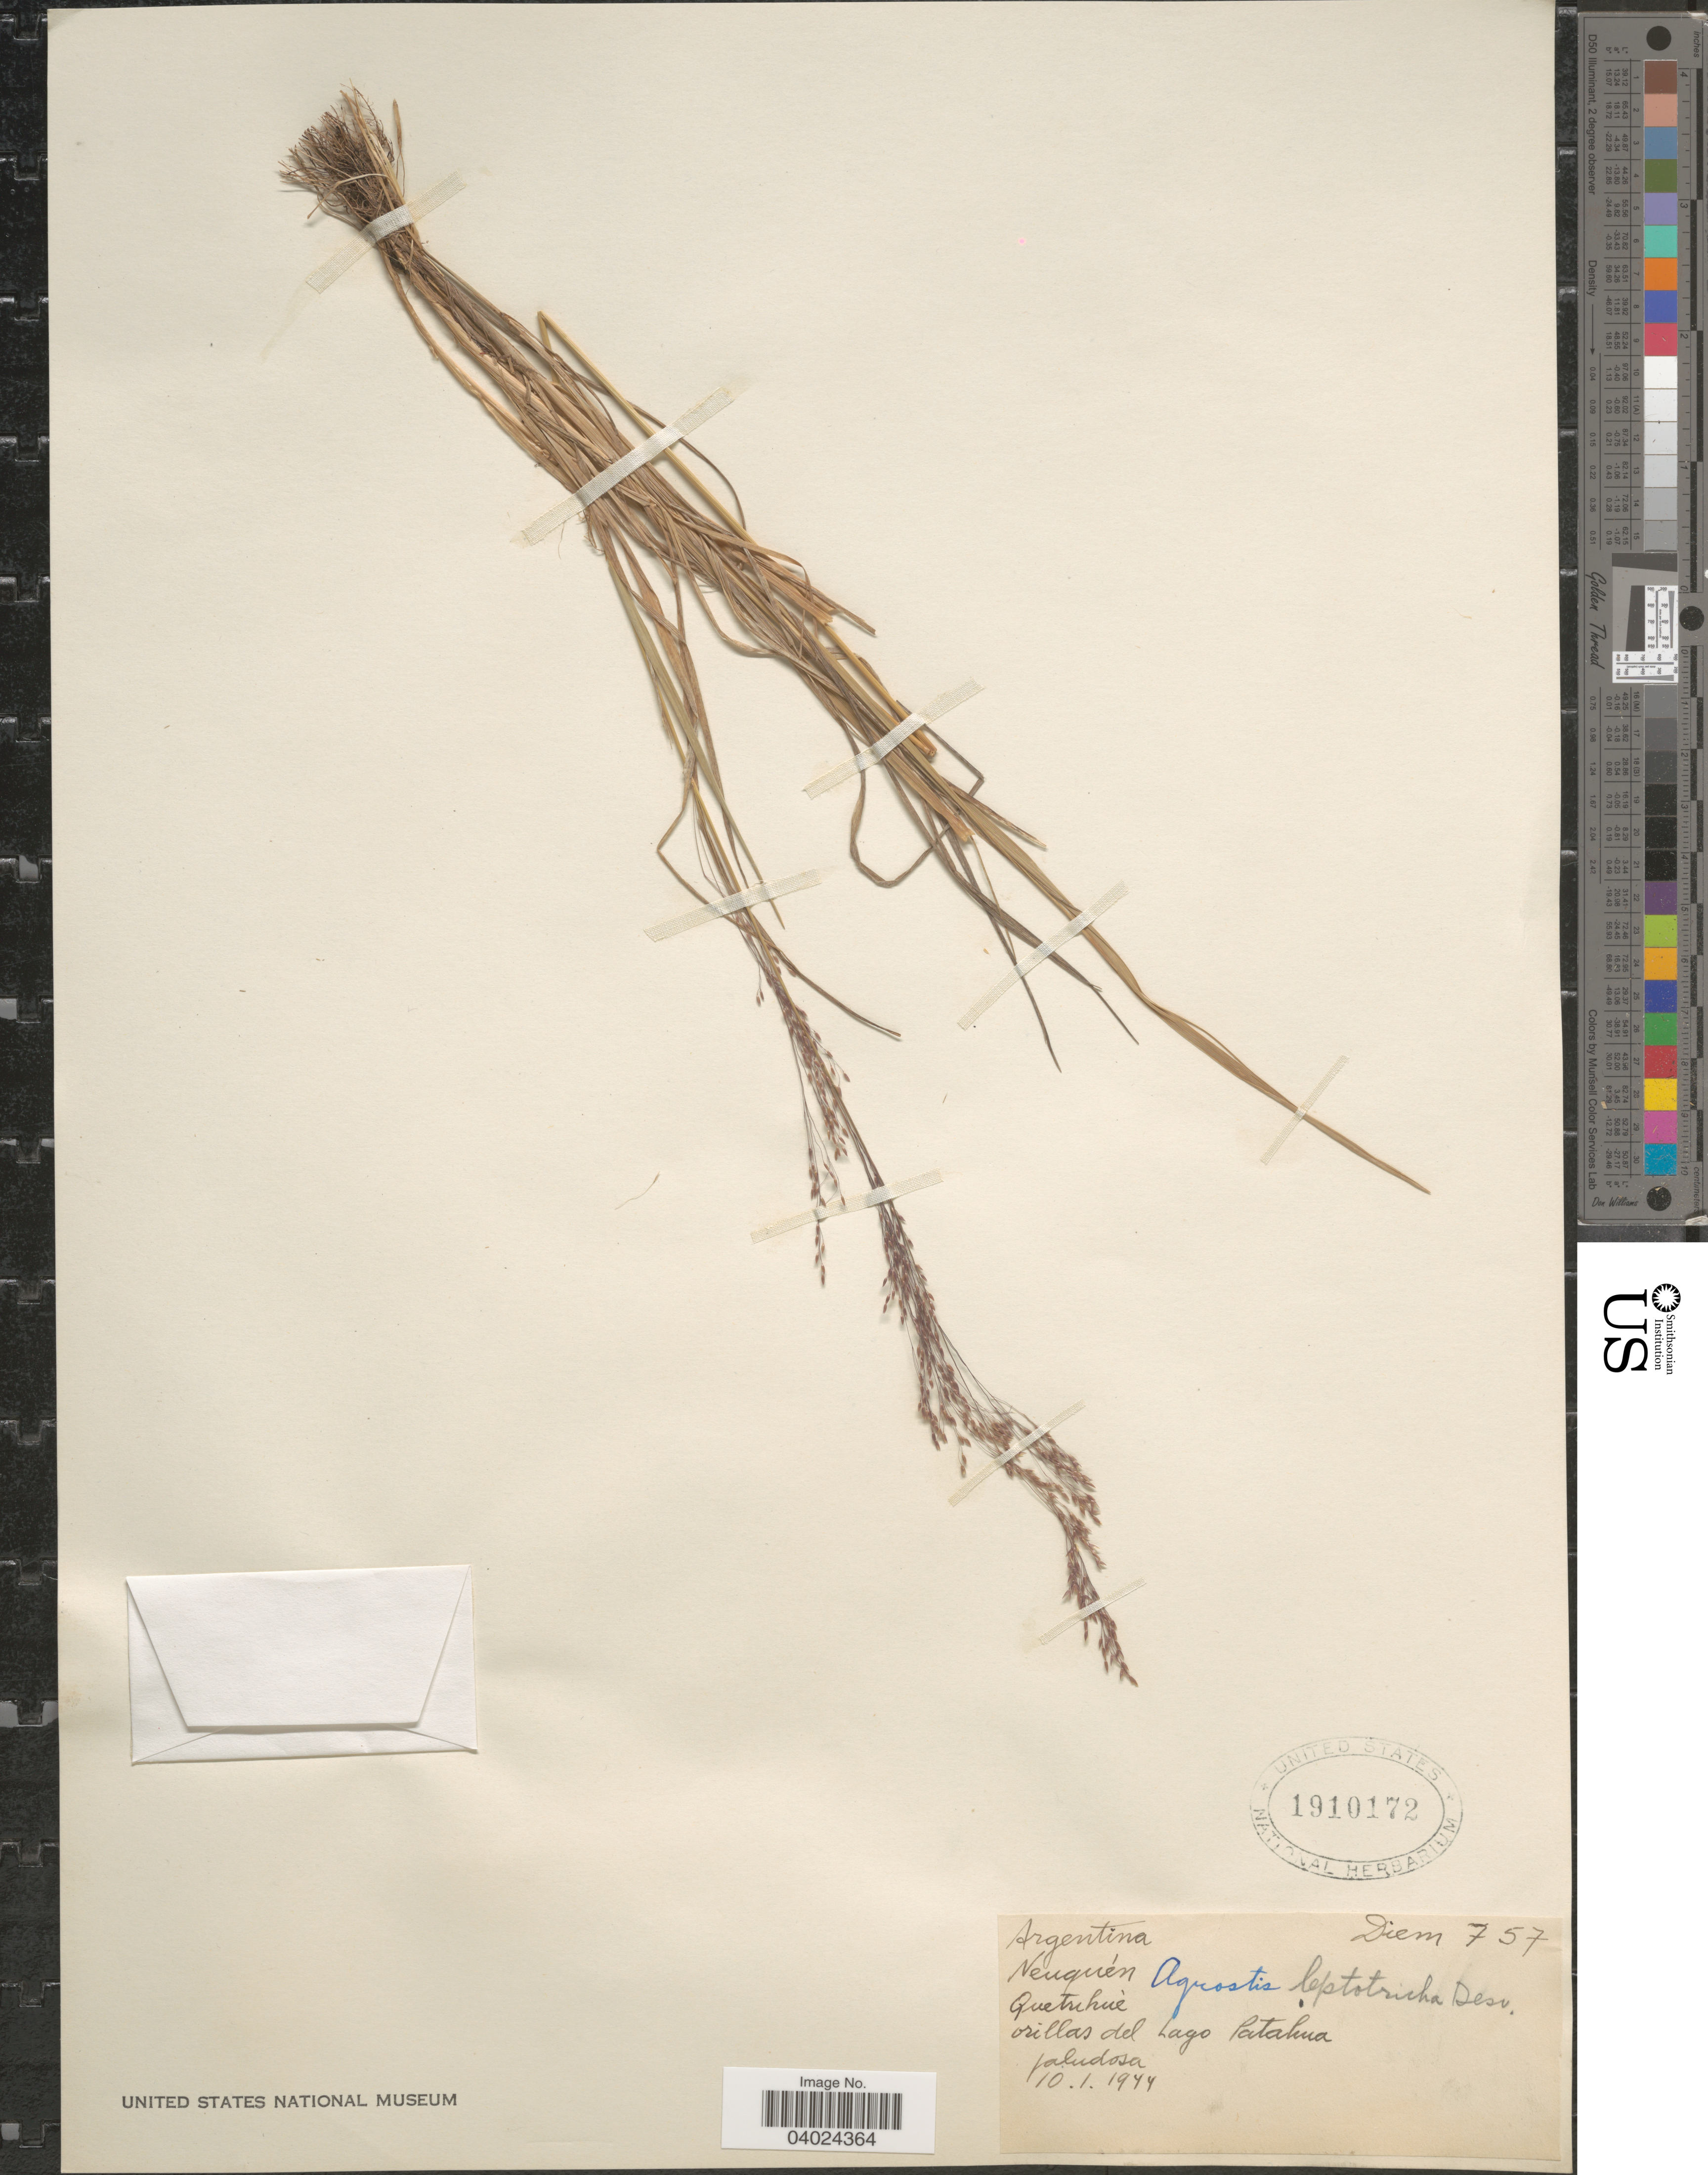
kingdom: Plantae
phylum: Tracheophyta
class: Liliopsida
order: Poales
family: Poaceae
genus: Agrostis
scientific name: Agrostis leptotricha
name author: É. Desv.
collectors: Diem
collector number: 757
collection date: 1944-01-10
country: Argentina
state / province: Neuquen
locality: Quetrihuè. Orillas del Lago Patahua paludosa.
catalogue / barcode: US 1910172